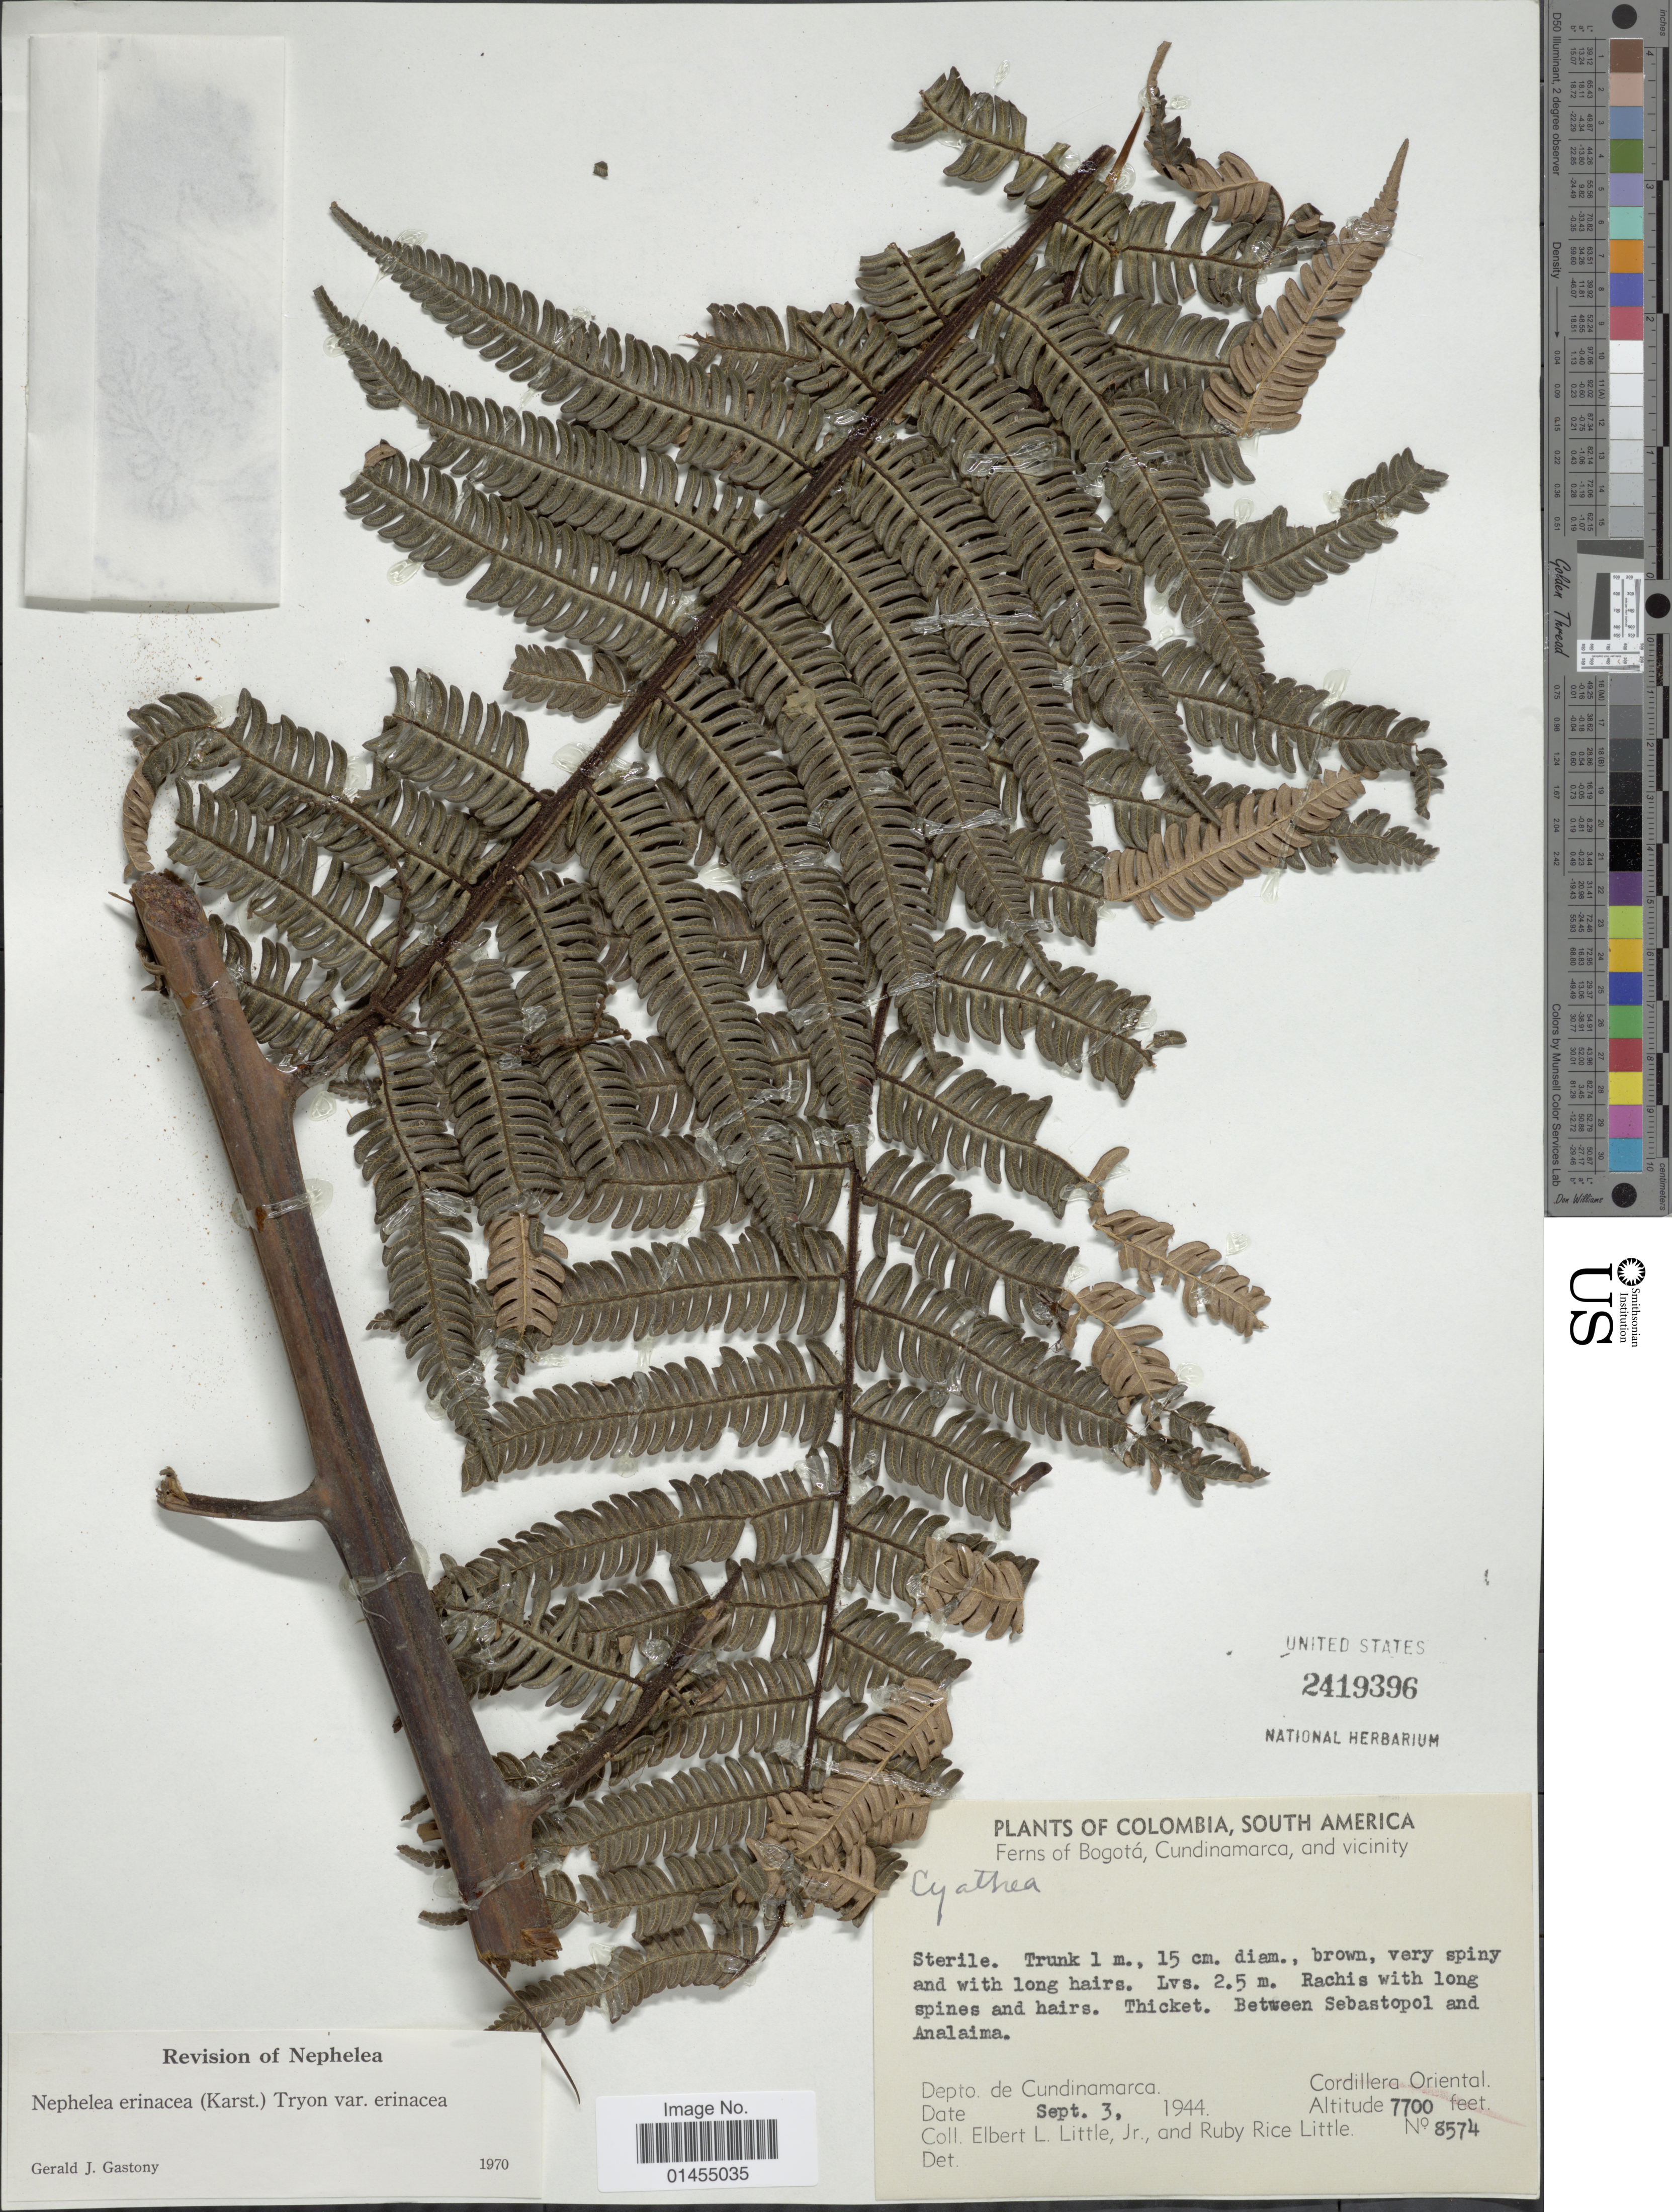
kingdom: Plantae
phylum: Tracheophyta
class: Polypodiopsida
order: Cyatheales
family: Cyatheaceae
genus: Alsophila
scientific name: Alsophila erinacea var. erinacea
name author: (H. Karst.) D.S. Conant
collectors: E. L. Little & R. R. Little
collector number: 8574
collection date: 1944-09-03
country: Colombia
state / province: Cundinamarca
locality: Ferns of Bogotá, Cundinamarca, and vicinity. Cordillera Oriental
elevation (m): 2347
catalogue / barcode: US 2419396